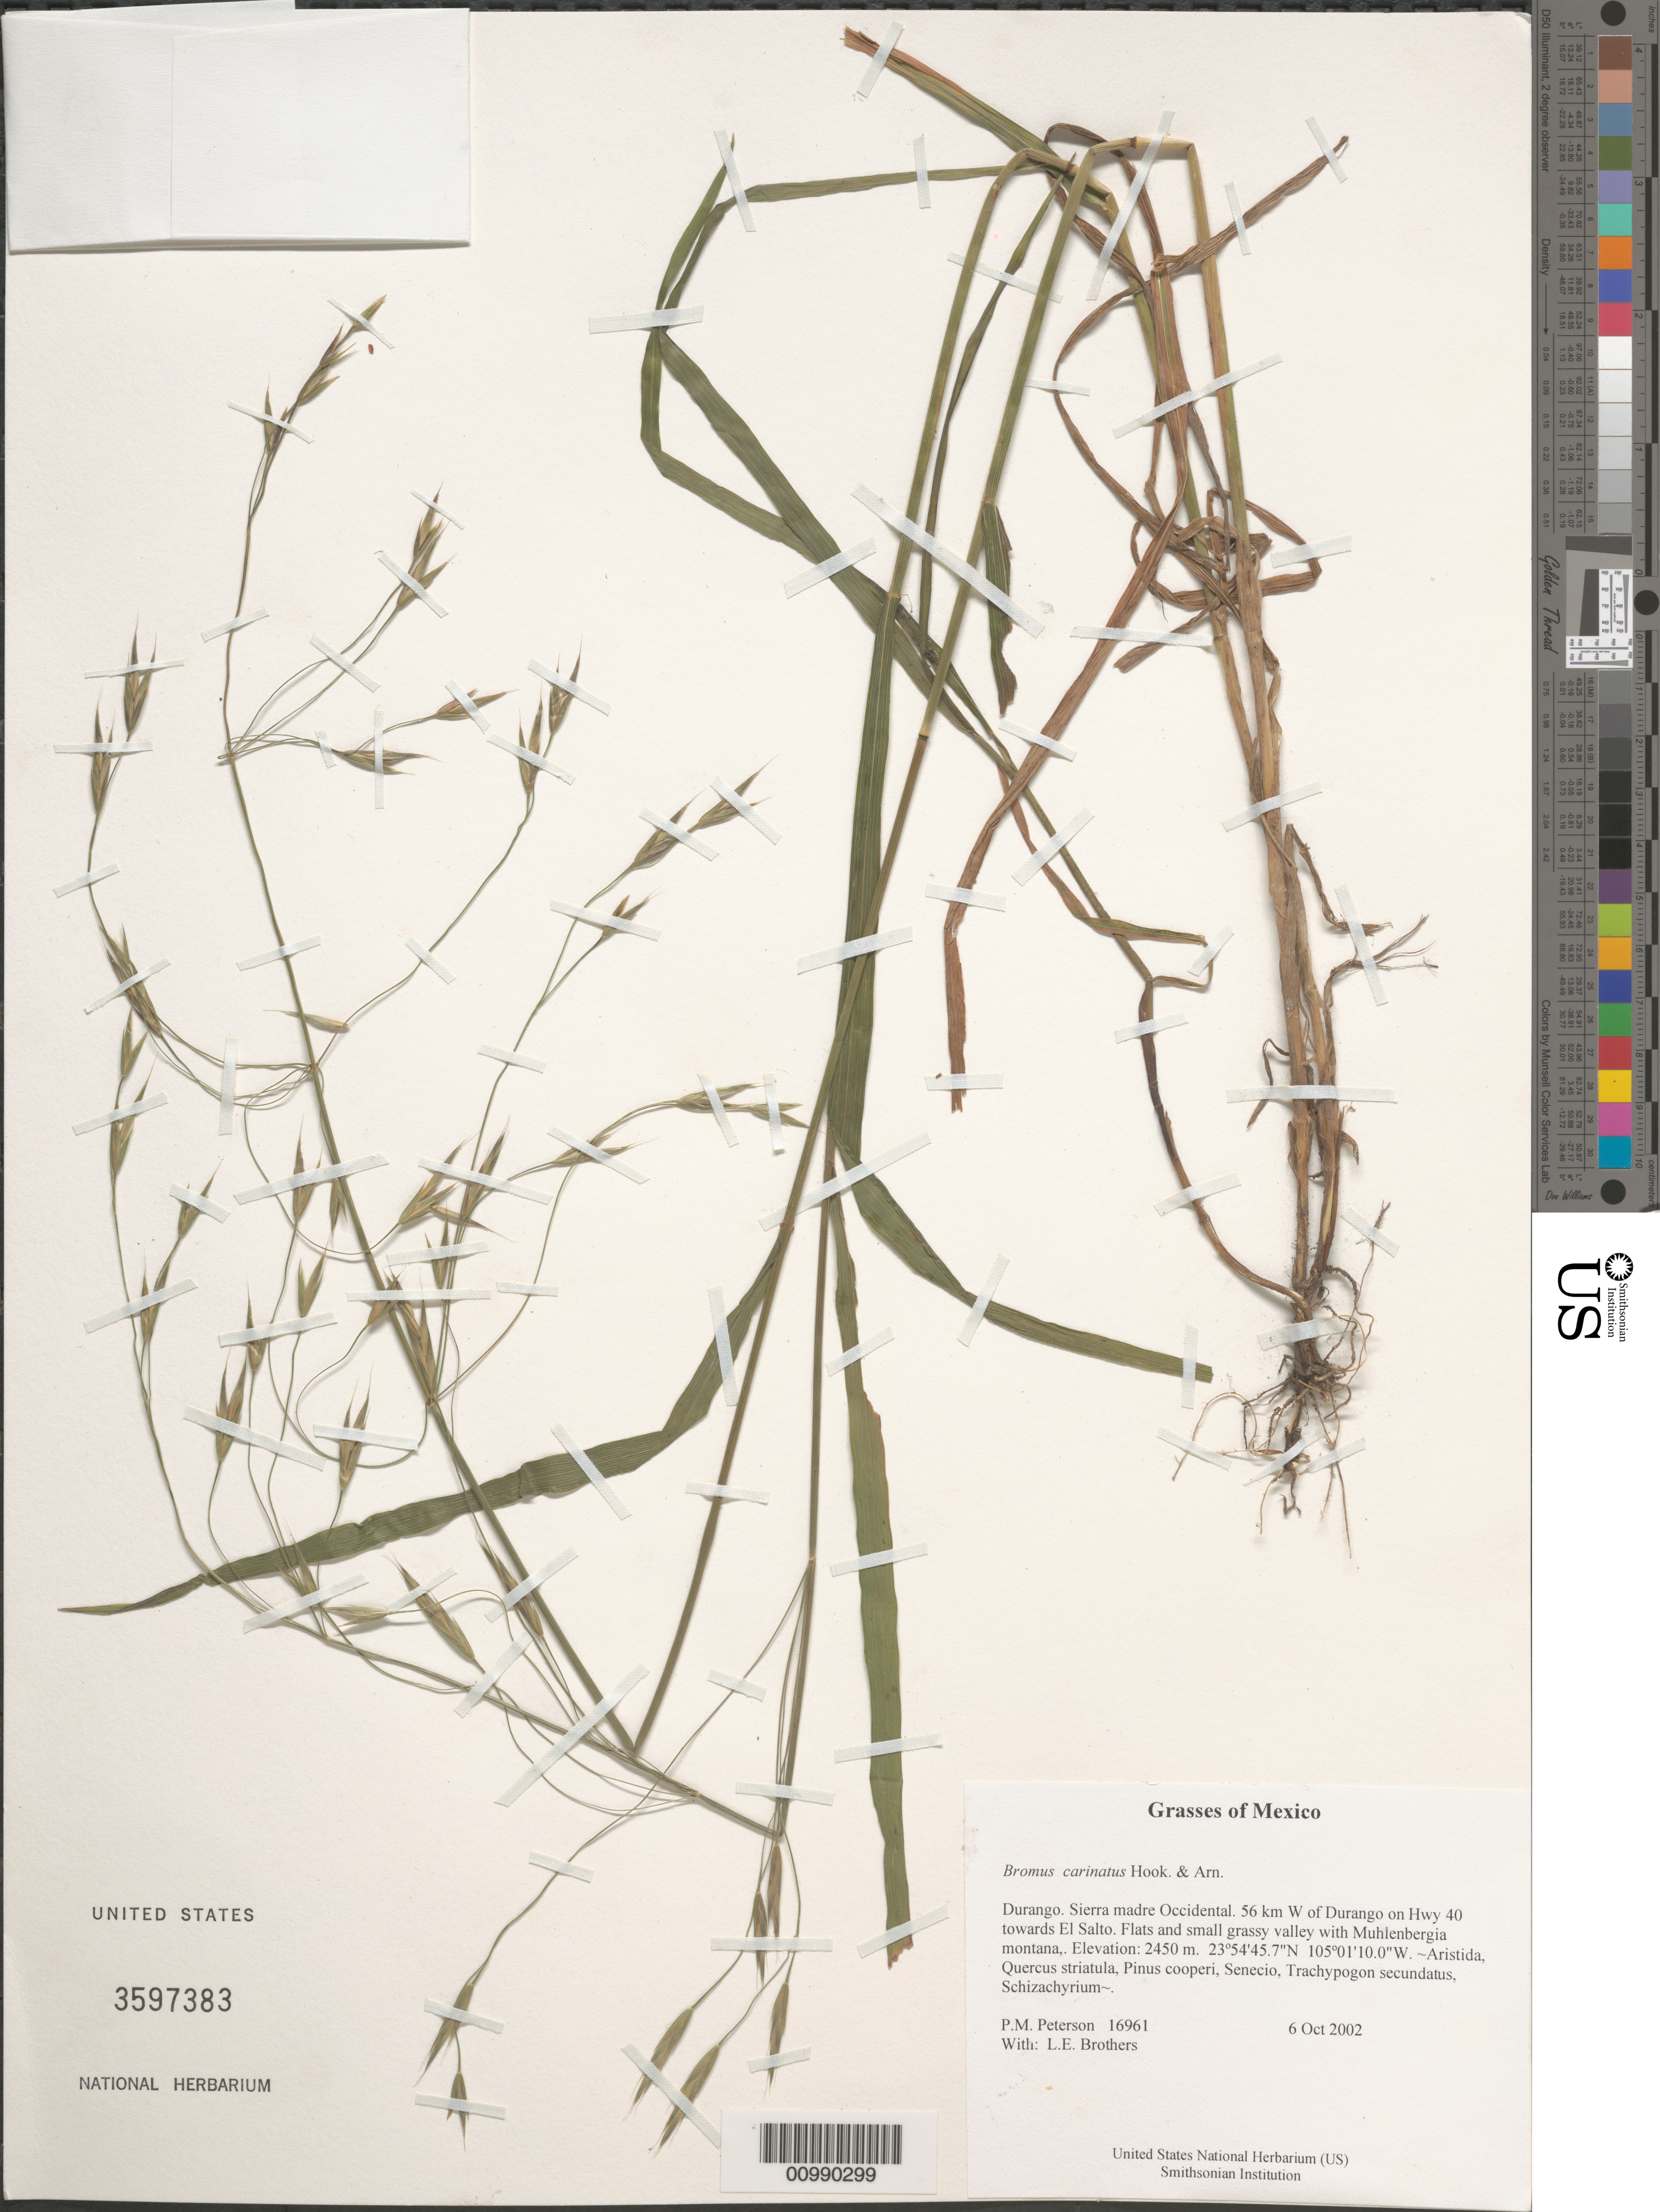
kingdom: Plantae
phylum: Tracheophyta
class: Liliopsida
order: Poales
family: Poaceae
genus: Bromus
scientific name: Bromus carinatus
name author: Hook. & Arn.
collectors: P. M. Peterson & L. E. Brothers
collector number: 16961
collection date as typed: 06 Oct 2002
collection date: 2002-10-06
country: Mexico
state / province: Durango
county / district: Sierra madre Occidental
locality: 56 km W of Durango on Hwy 40 towards El Salto. Flats and small grassy valley with Muhlenbergia montana,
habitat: ~Aristida, Quercus striatula, Pinus cooperi, Senecio, Trachypogon secundatus, Schizachyrium~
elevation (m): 2450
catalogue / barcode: US 3597383